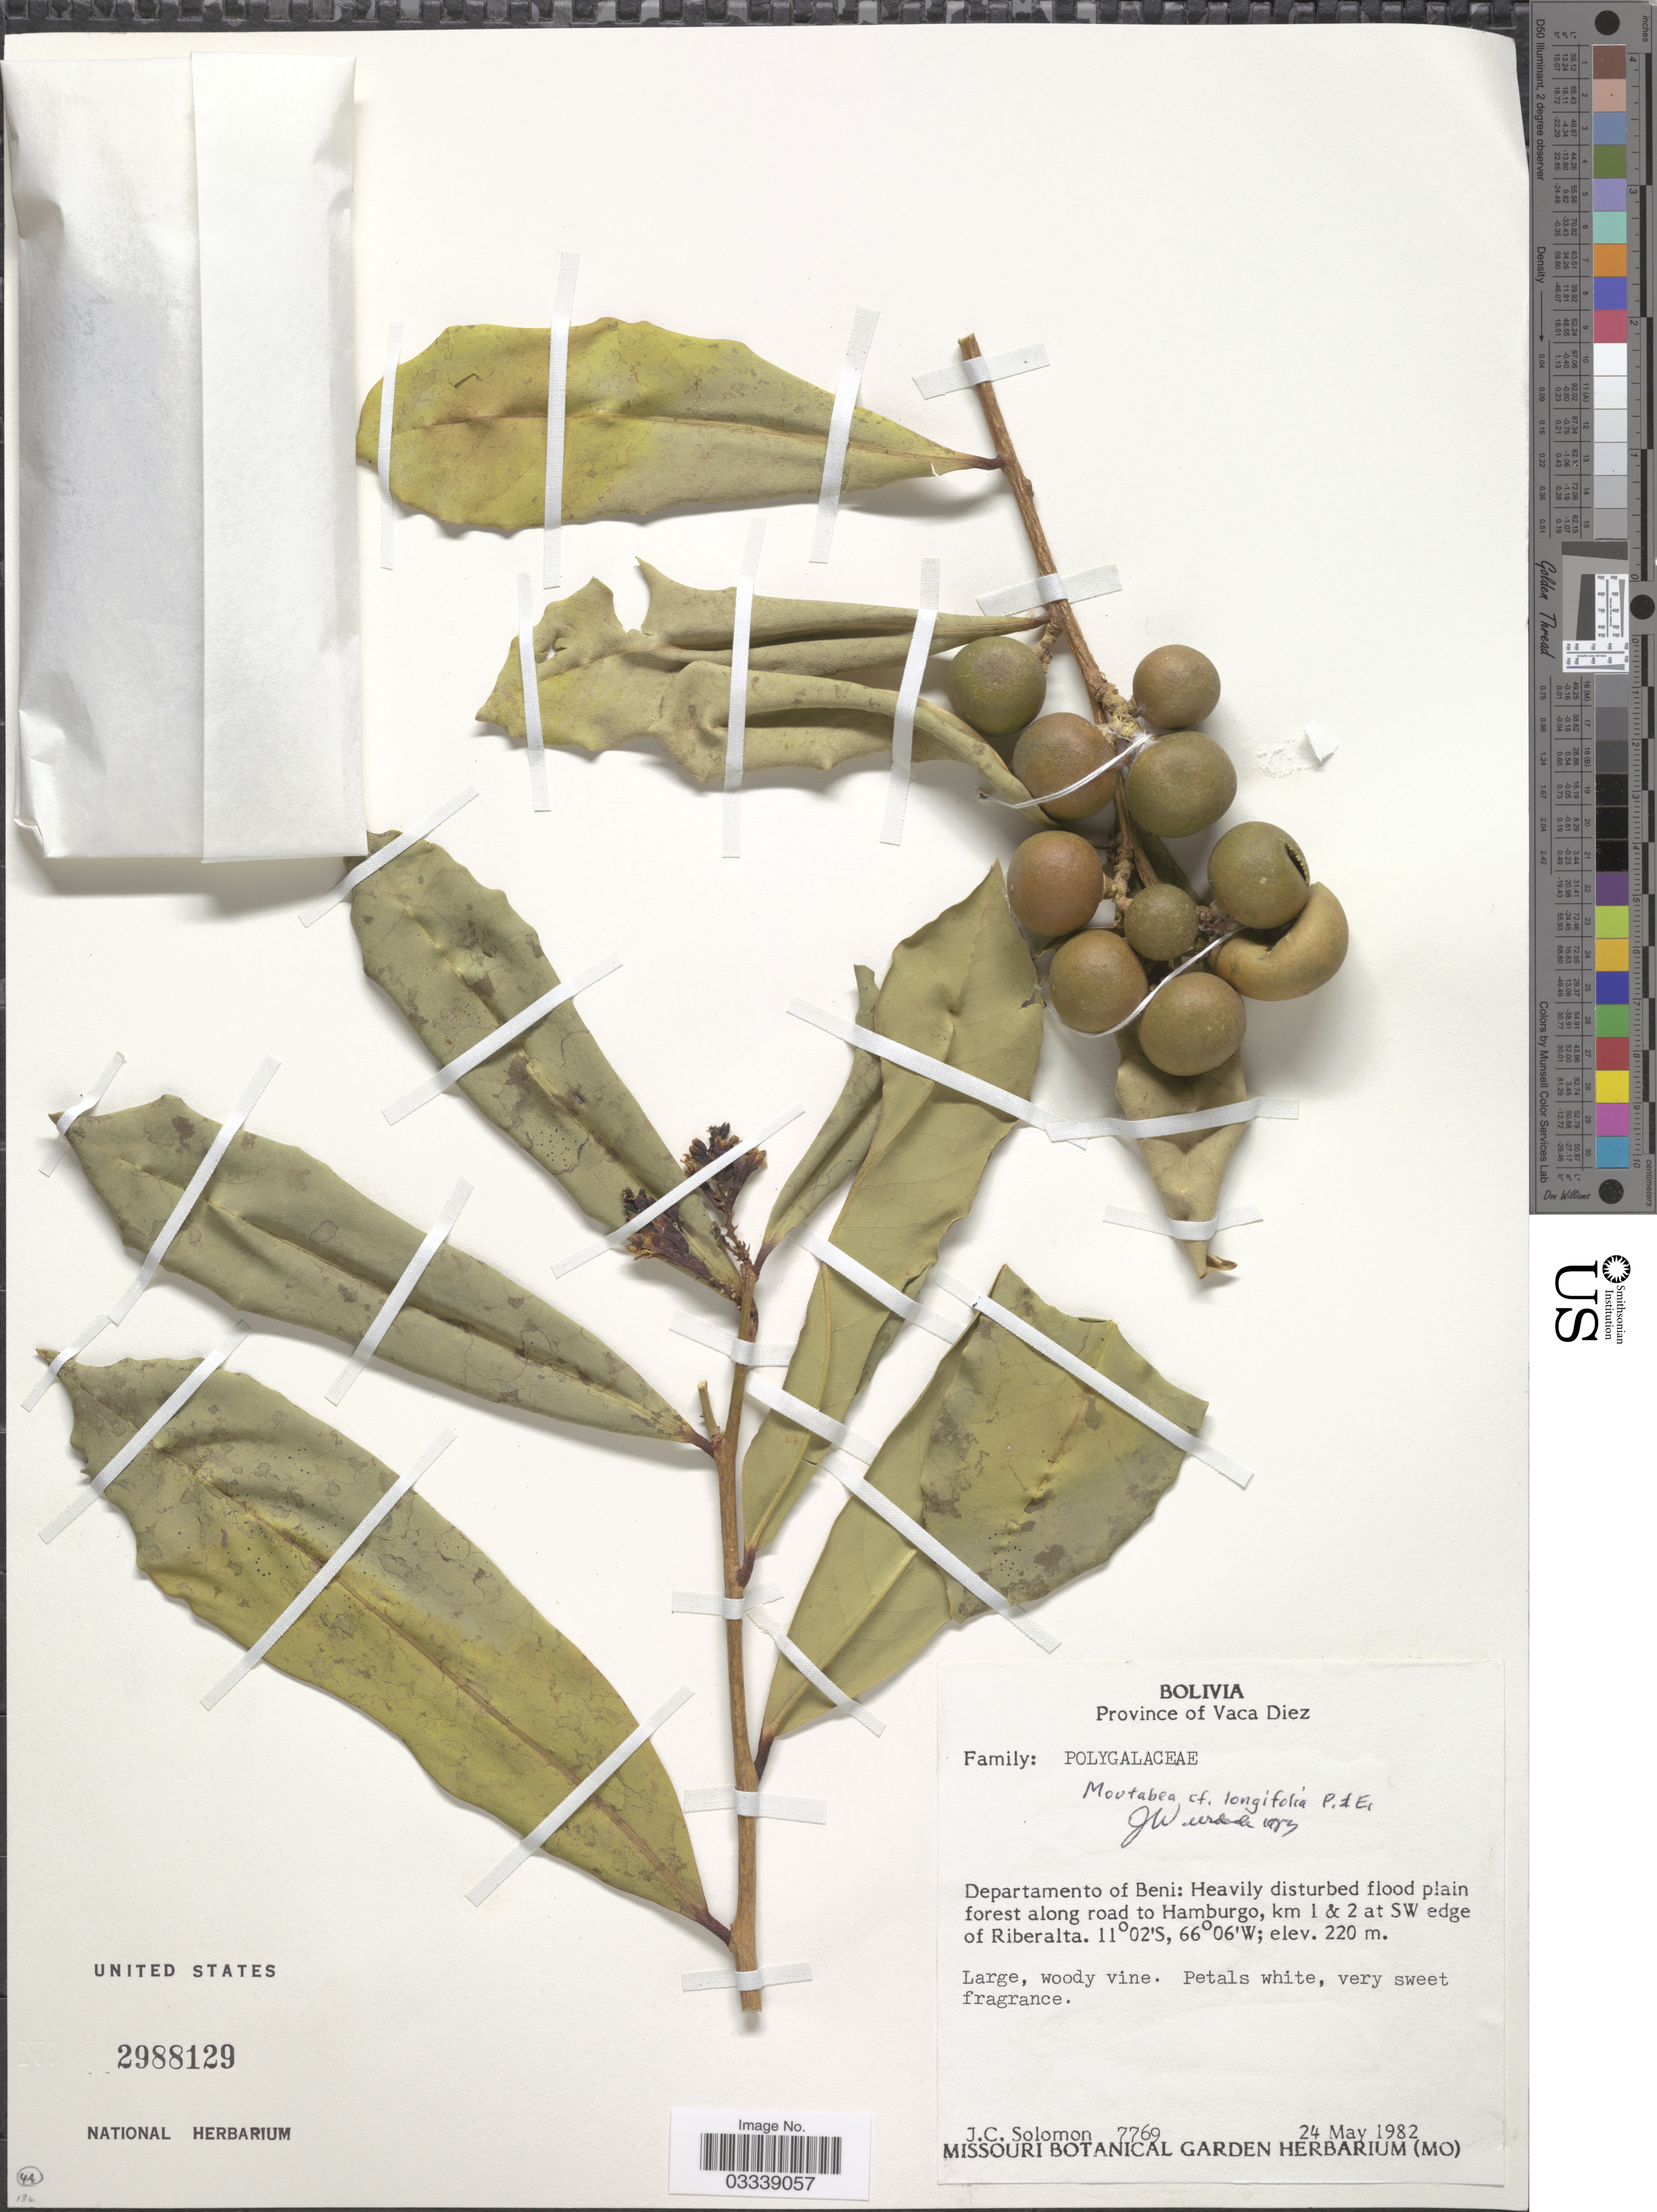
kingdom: Plantae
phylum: Tracheophyta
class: Magnoliopsida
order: Fabales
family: Polygalaceae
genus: Moutabea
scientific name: Moutabea longifolia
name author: Poepp. & Endl.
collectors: J. C. Solomon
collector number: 7769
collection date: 1982-05-24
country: Bolivia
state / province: Beni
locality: Province of Vaca Diez. Departamento of Beni: Heavily disturbed flood plain forest along road to Hamburgo, km 1 & 2 at SW edge of Riberalta.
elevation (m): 220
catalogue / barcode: US 2988129